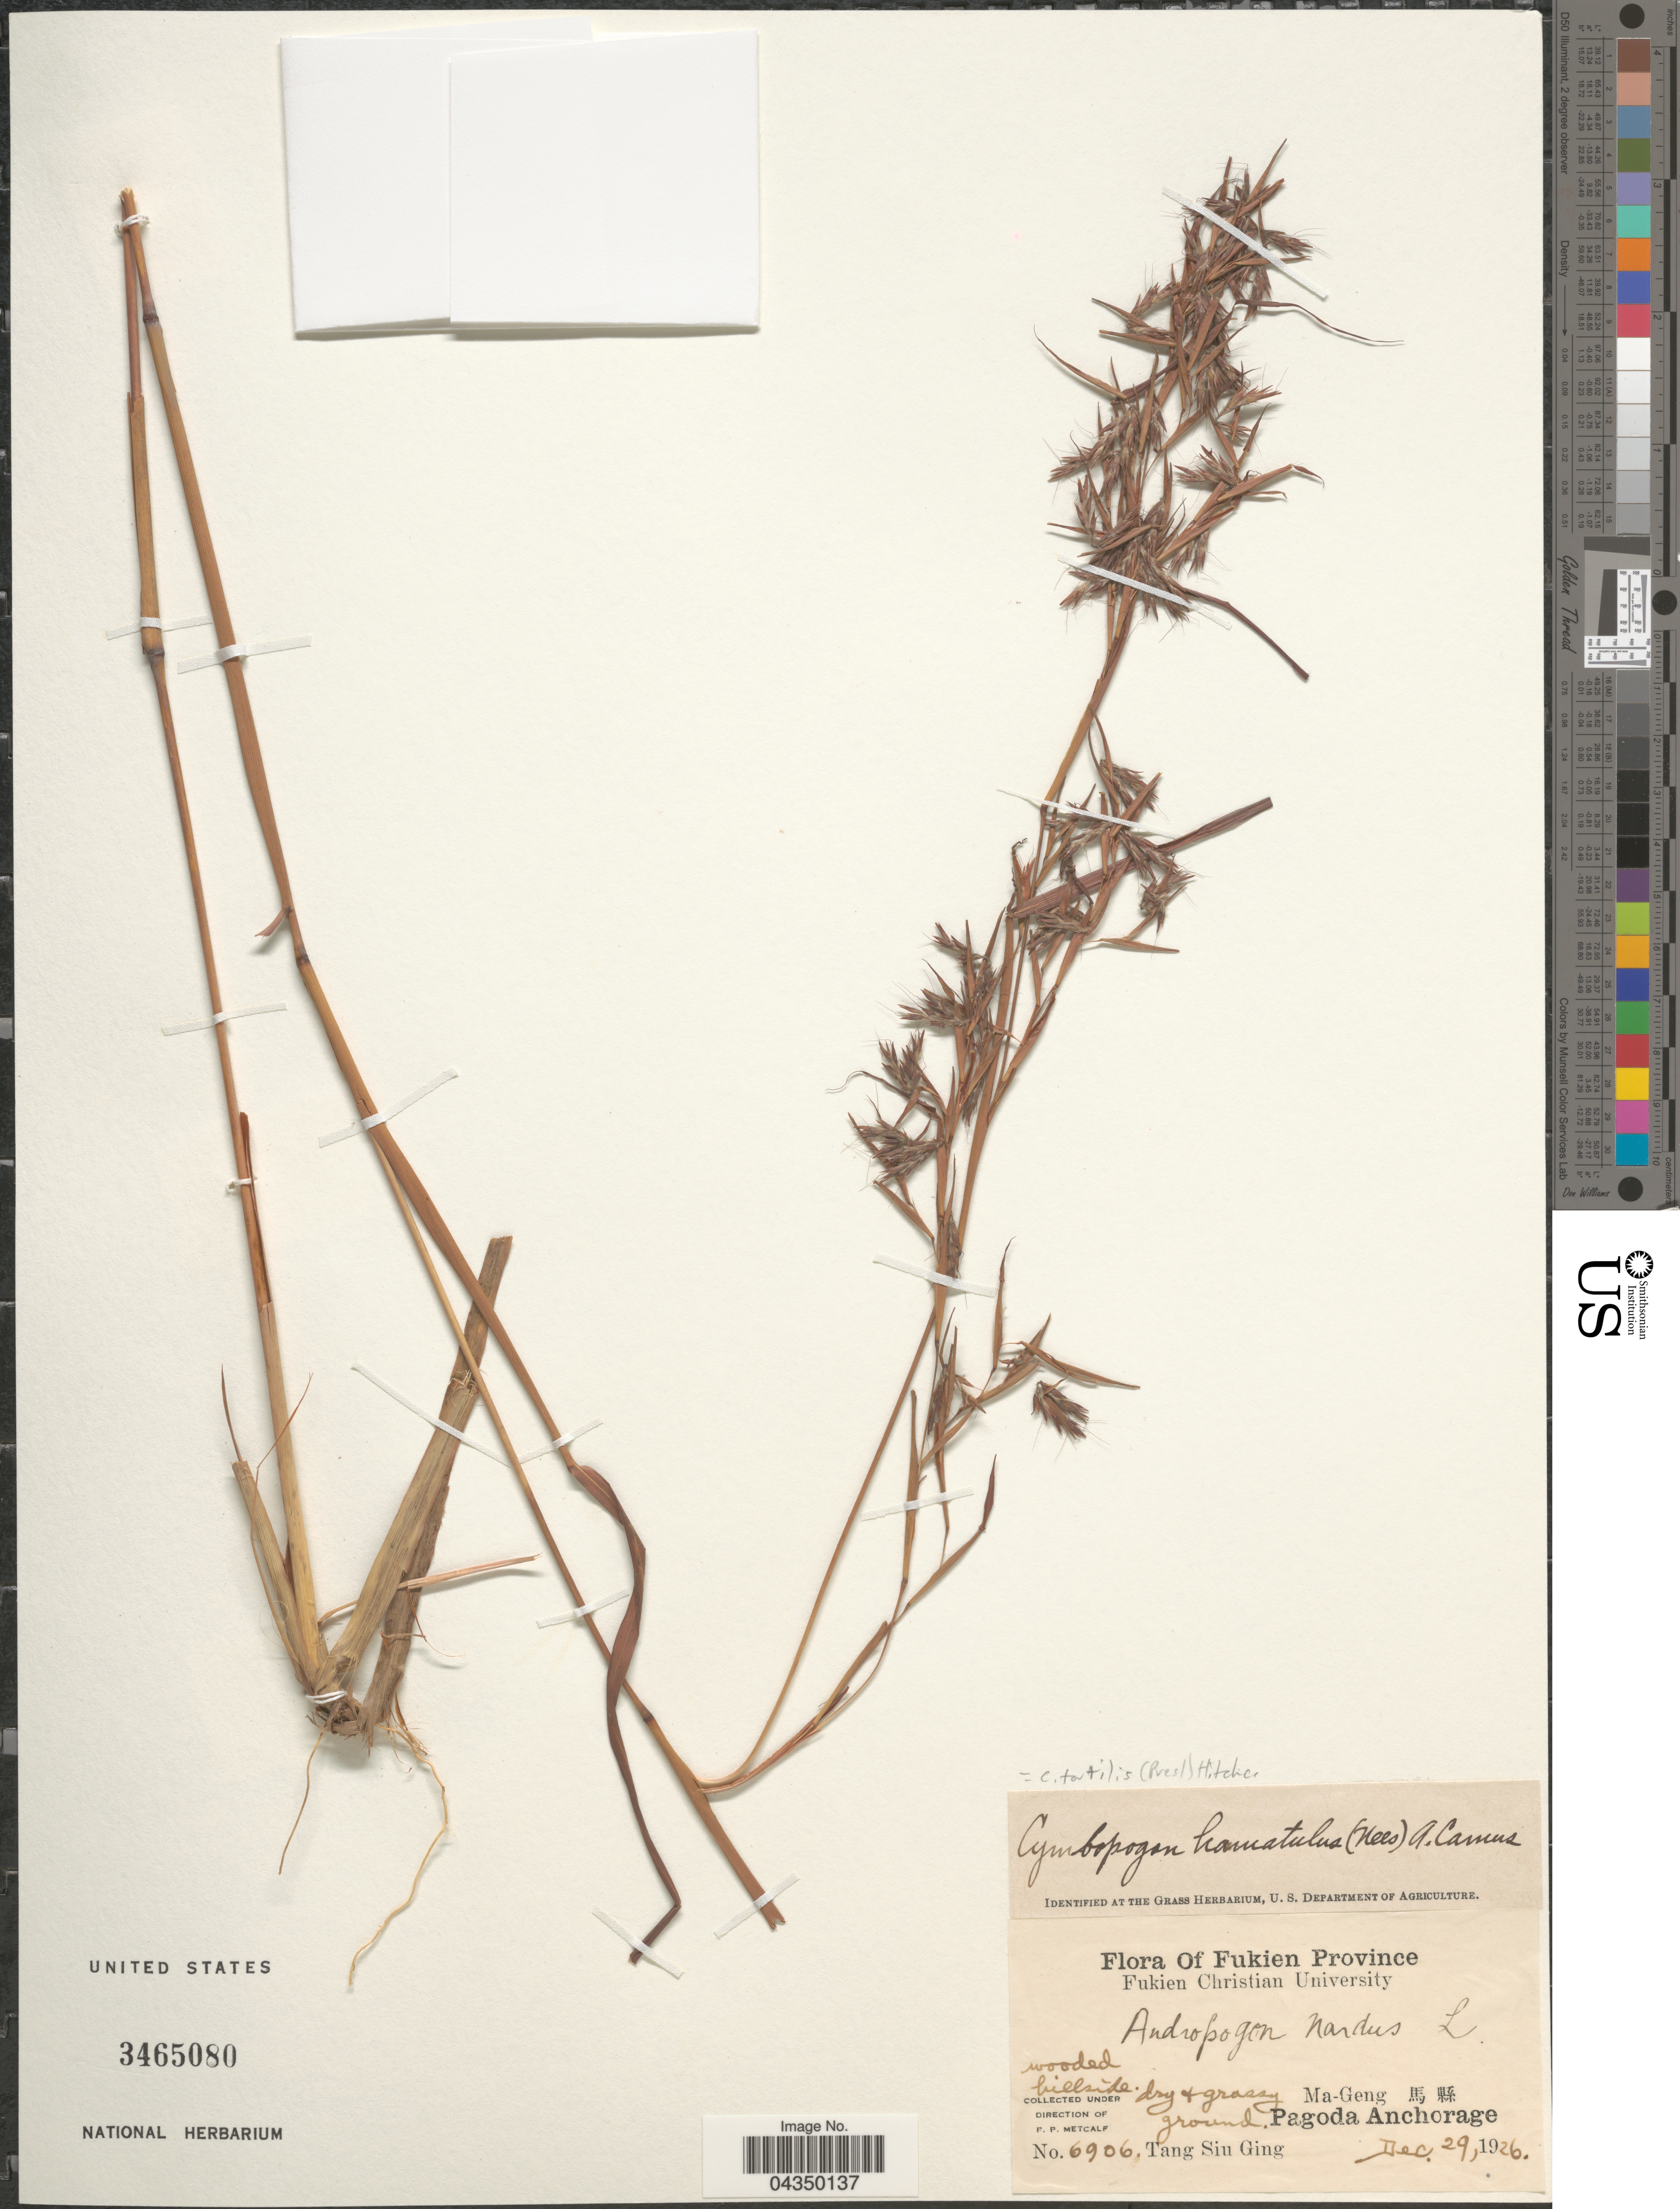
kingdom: Plantae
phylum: Tracheophyta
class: Liliopsida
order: Poales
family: Poaceae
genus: Cymbopogon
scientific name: Cymbopogon tortilis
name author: (J. Presl) A. Camus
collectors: T. Ging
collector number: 6909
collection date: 1926-12-29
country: China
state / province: Fujian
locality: Fukien Province. Ma-Geng. X. Pagoda Anchorage.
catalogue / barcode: US 3465080